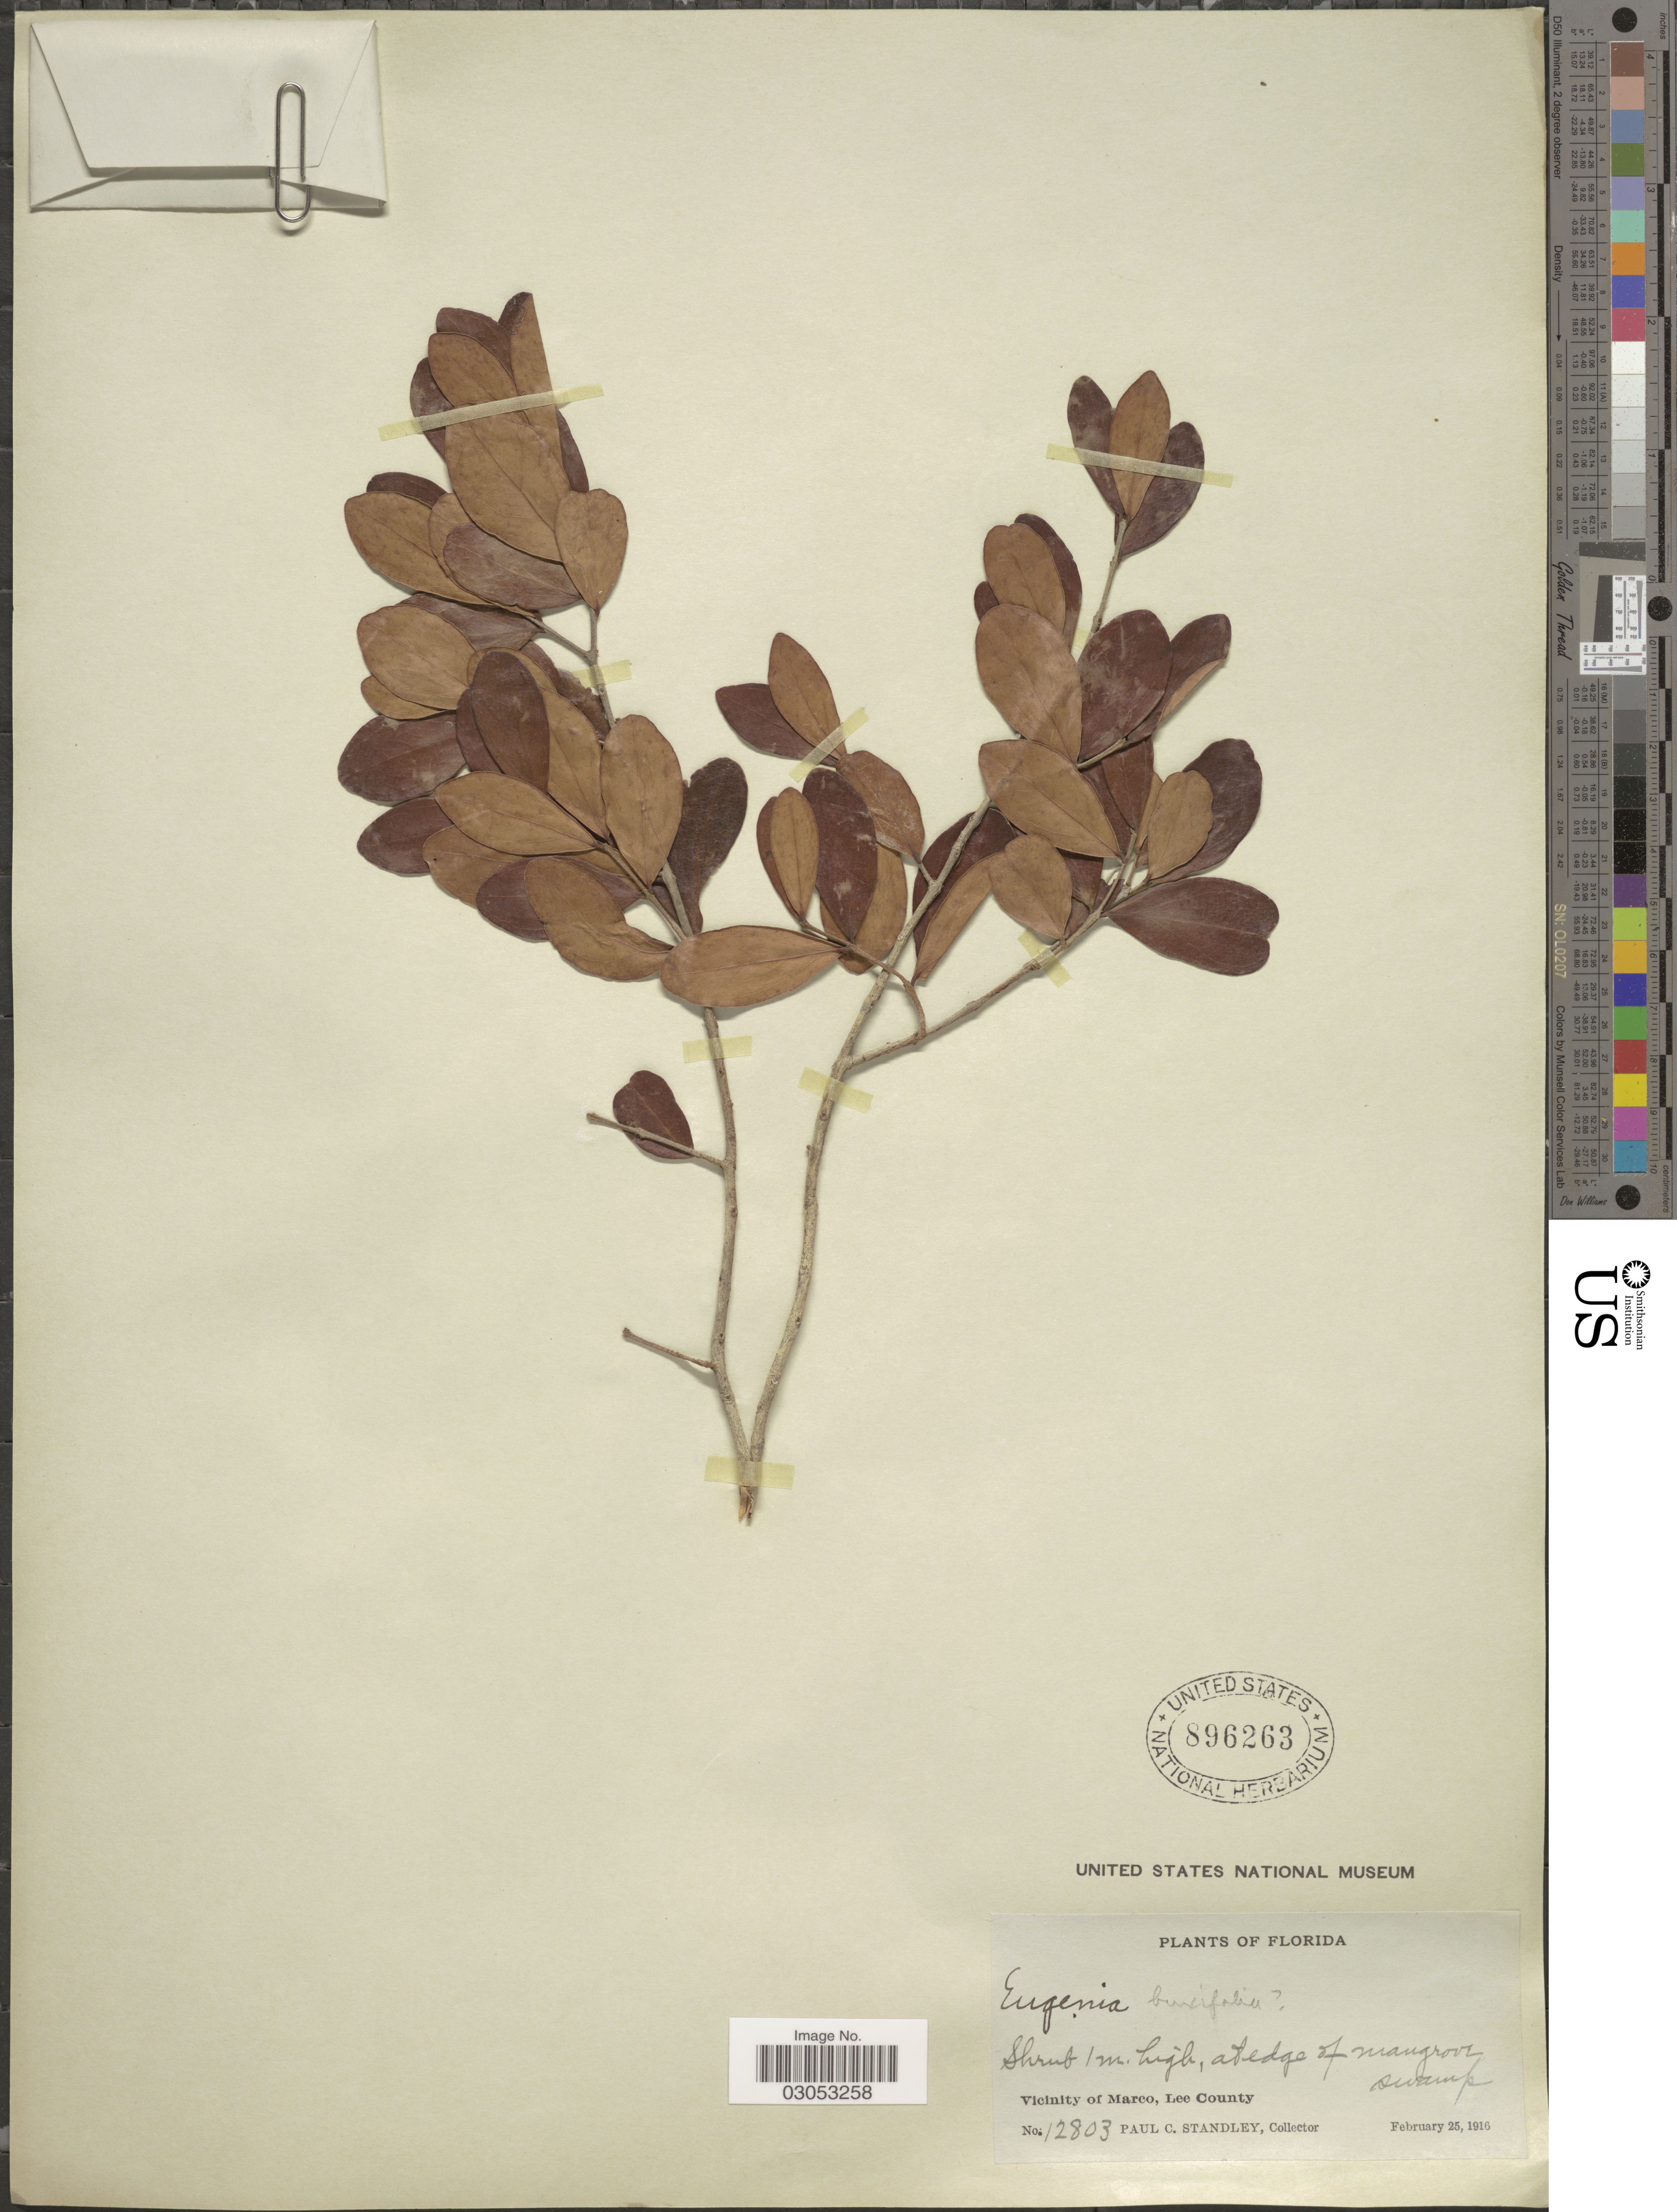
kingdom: Plantae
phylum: Tracheophyta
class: Magnoliopsida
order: Myrtales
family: Myrtaceae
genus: Eugenia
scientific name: Eugenia foetida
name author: Pers.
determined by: Strong, Mark T., (BOT), Smithsonian Institution - National Museum of Natural History (UNITED STATES)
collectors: P. C. Standley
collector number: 12803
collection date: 1916-02-25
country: United States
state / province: Florida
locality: Vicinity of Marco, Lee County.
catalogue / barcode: US 896263